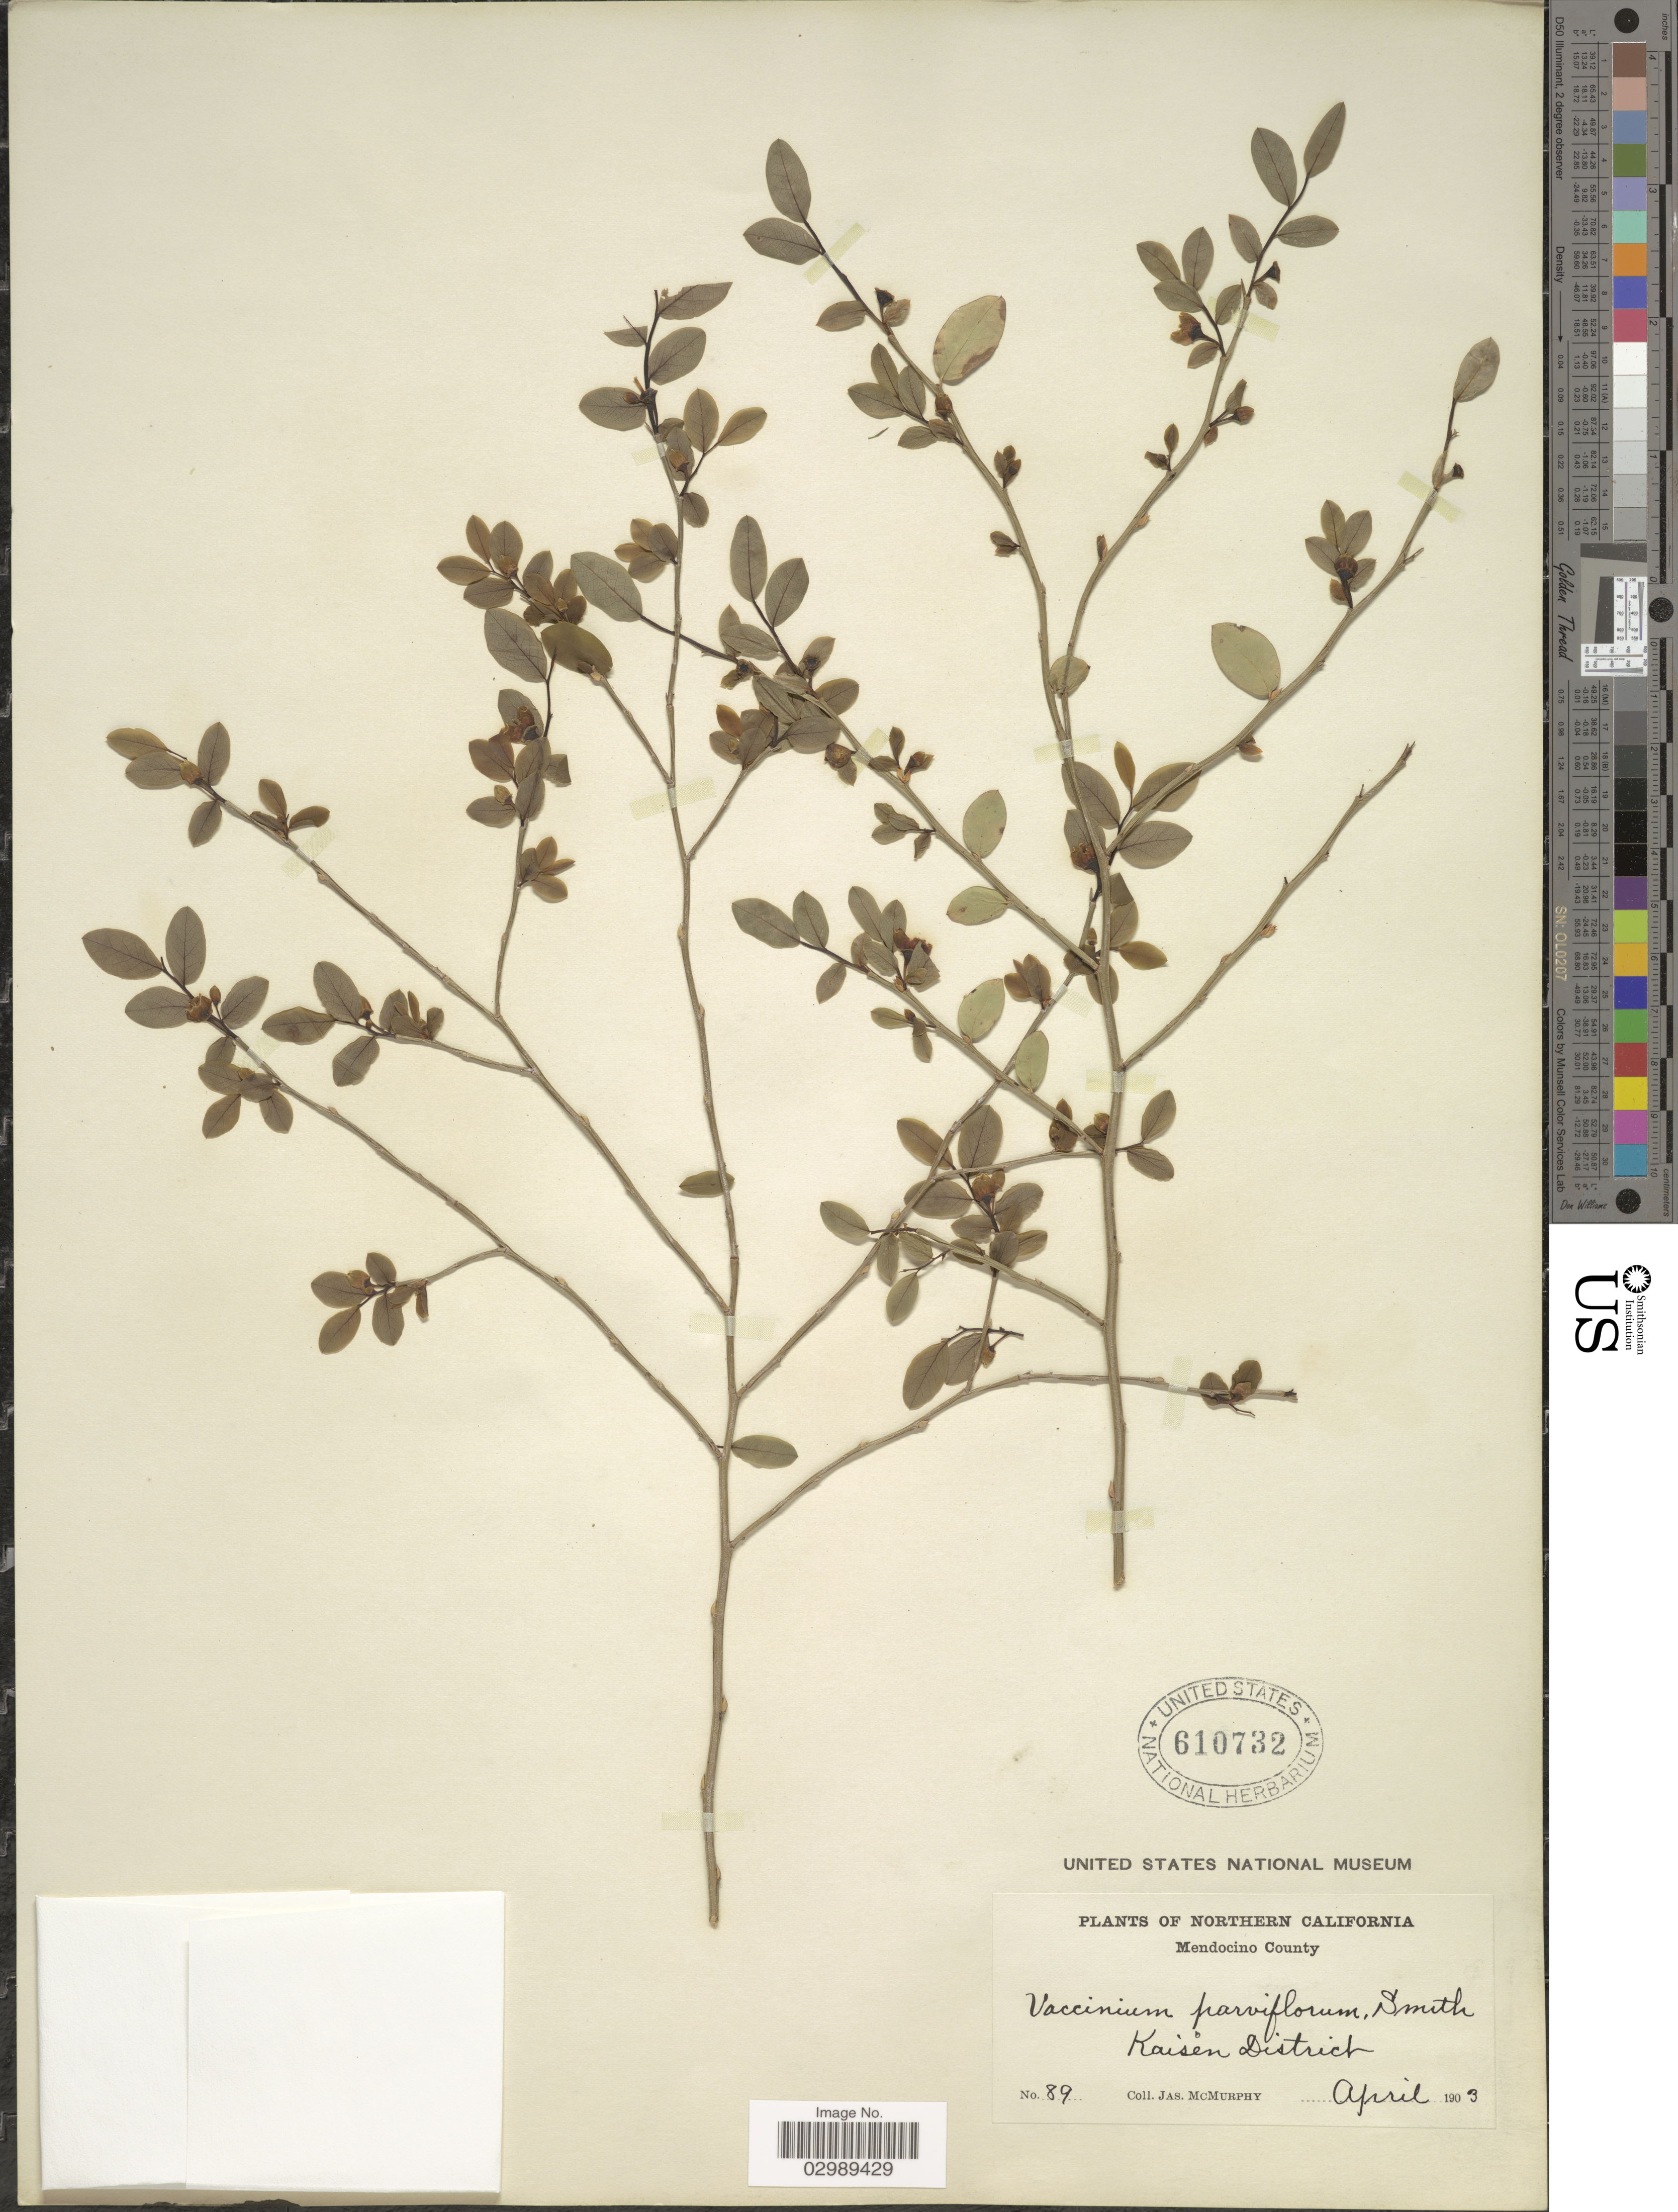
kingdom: Plantae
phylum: Tracheophyta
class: Magnoliopsida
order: Ericales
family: Ericaceae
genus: Vaccinium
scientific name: Vaccinium parvifolium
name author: Small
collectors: J. McMurphy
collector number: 89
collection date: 1903-04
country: United States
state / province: California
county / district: Mendocino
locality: Northern California, Mendocino County, Kaisen District.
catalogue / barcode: US 610732